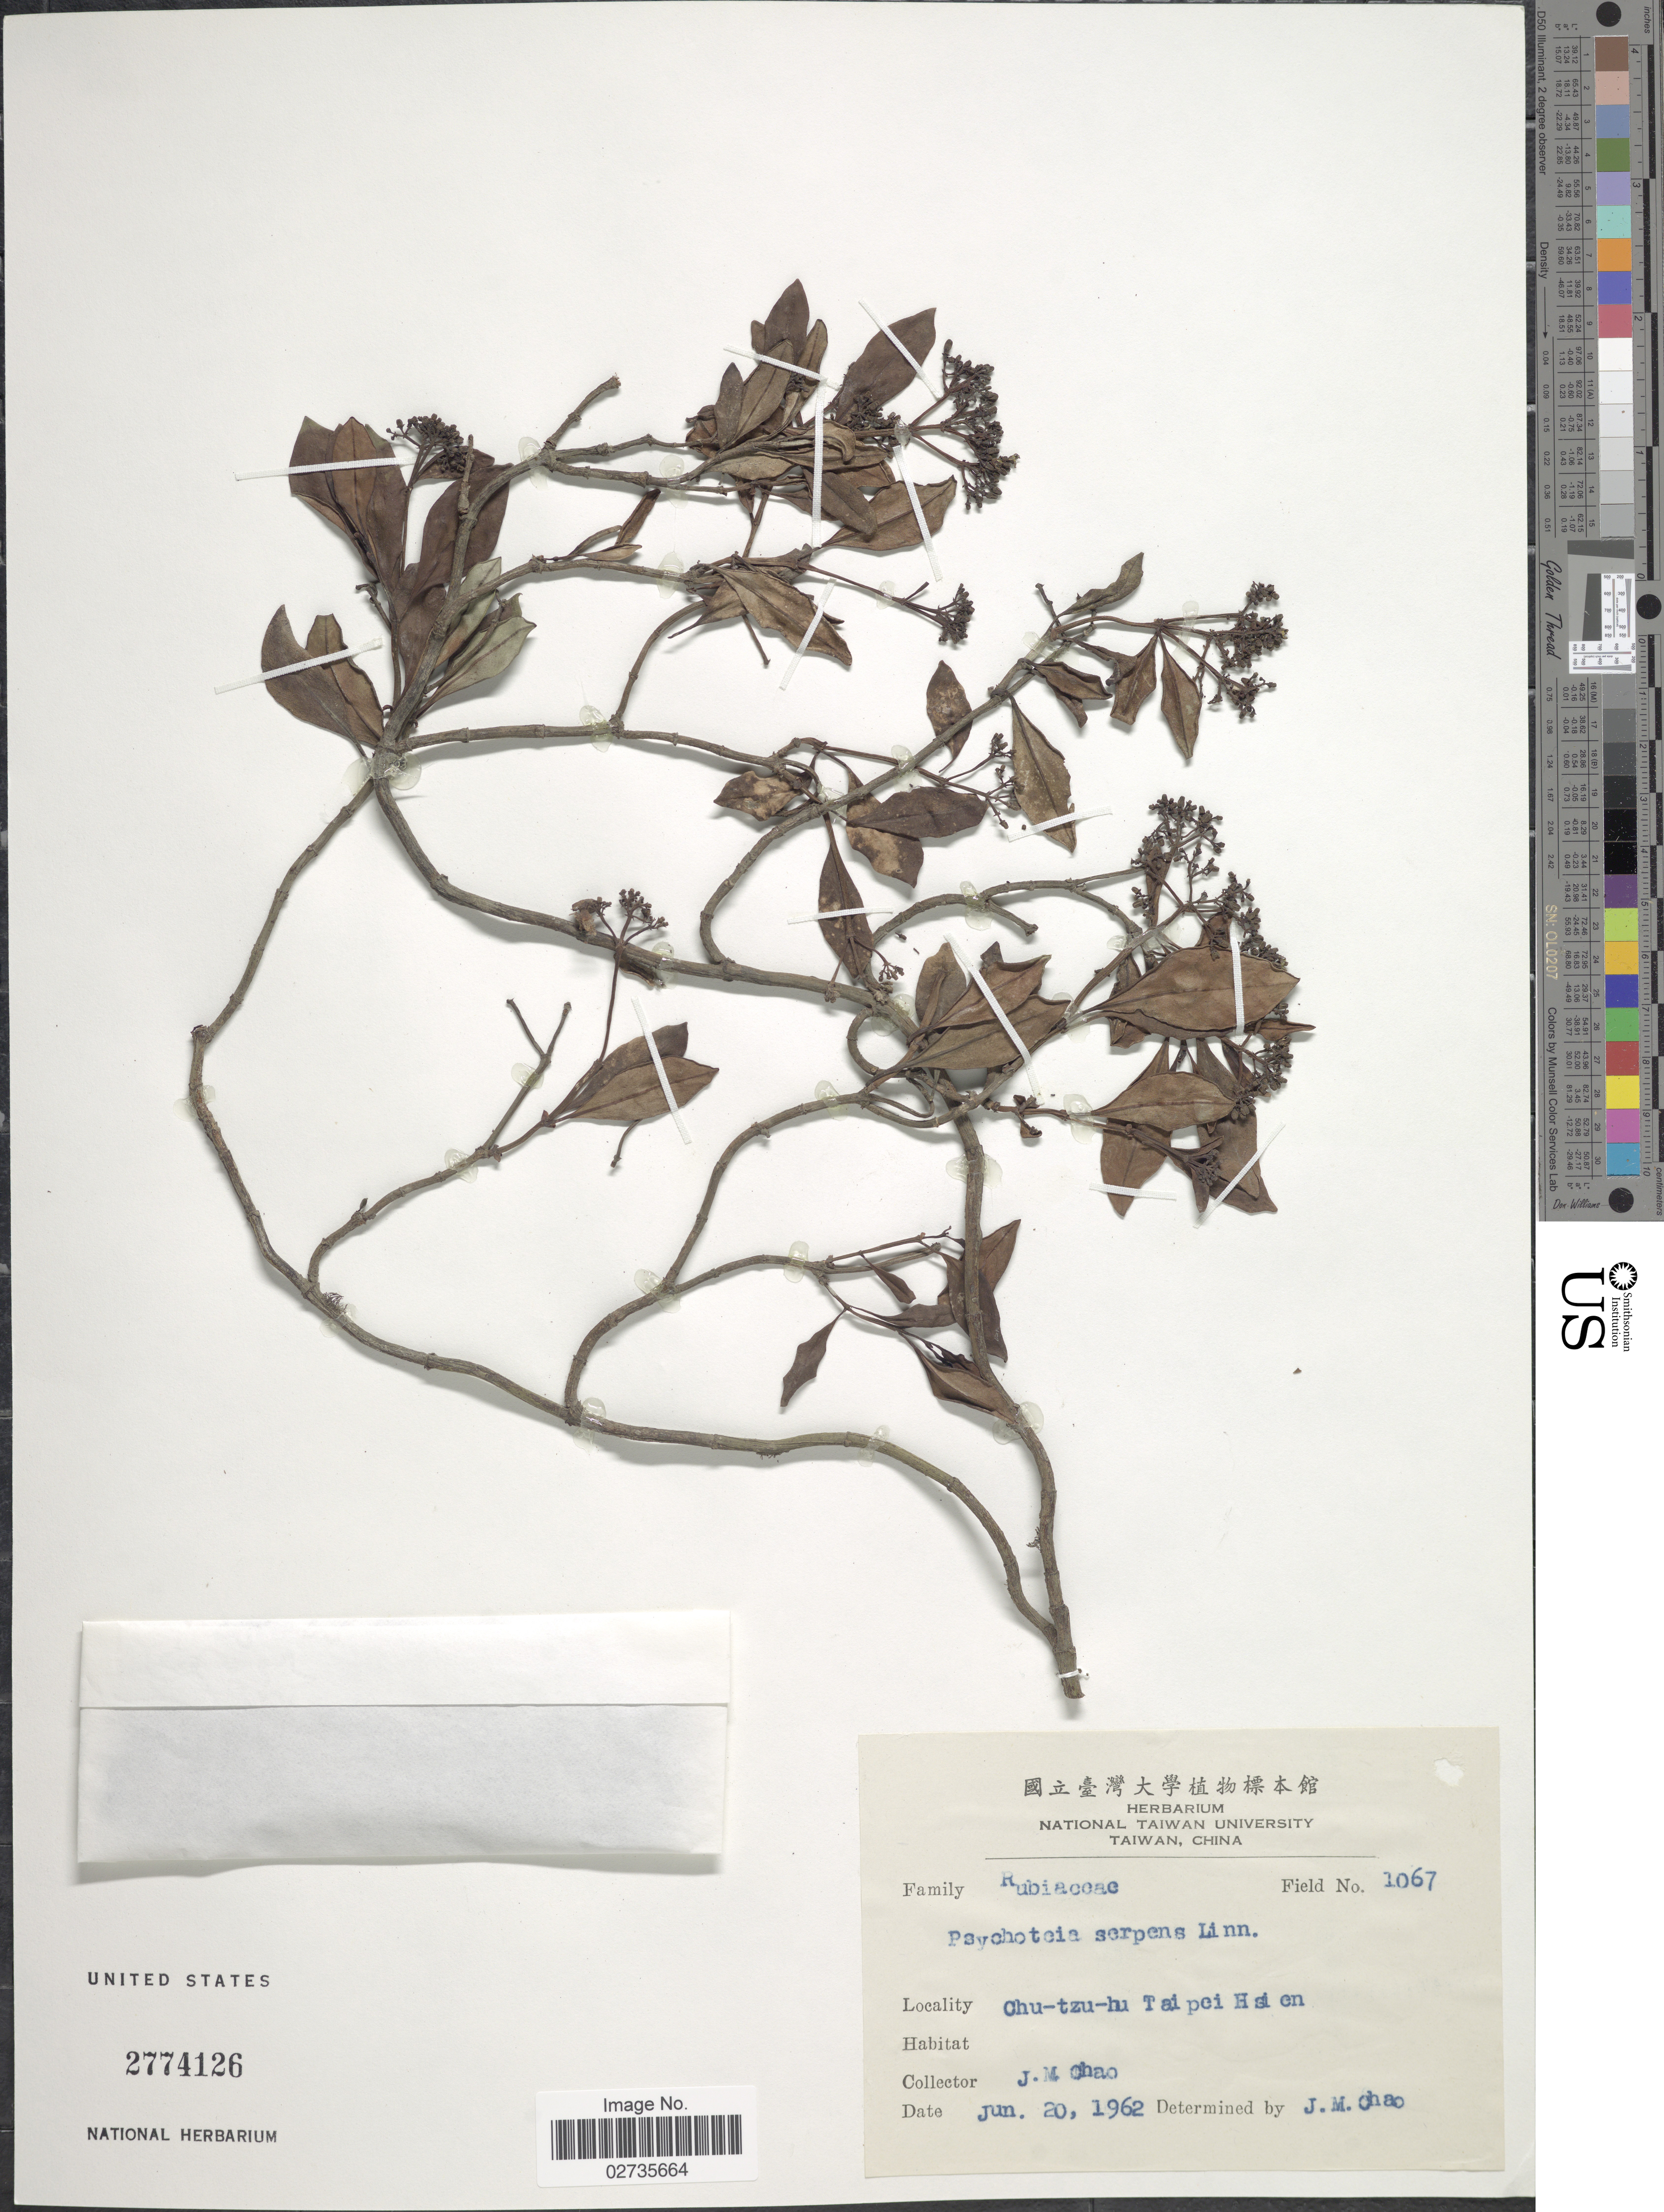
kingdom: Plantae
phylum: Tracheophyta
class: Magnoliopsida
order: Gentianales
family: Rubiaceae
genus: Psychotria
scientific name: Psychotria serpens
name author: L.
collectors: J. Chao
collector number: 1067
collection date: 1962-06-20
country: Taiwan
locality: Chu-tzu-hu Taipei Hsien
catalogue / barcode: US 2774126